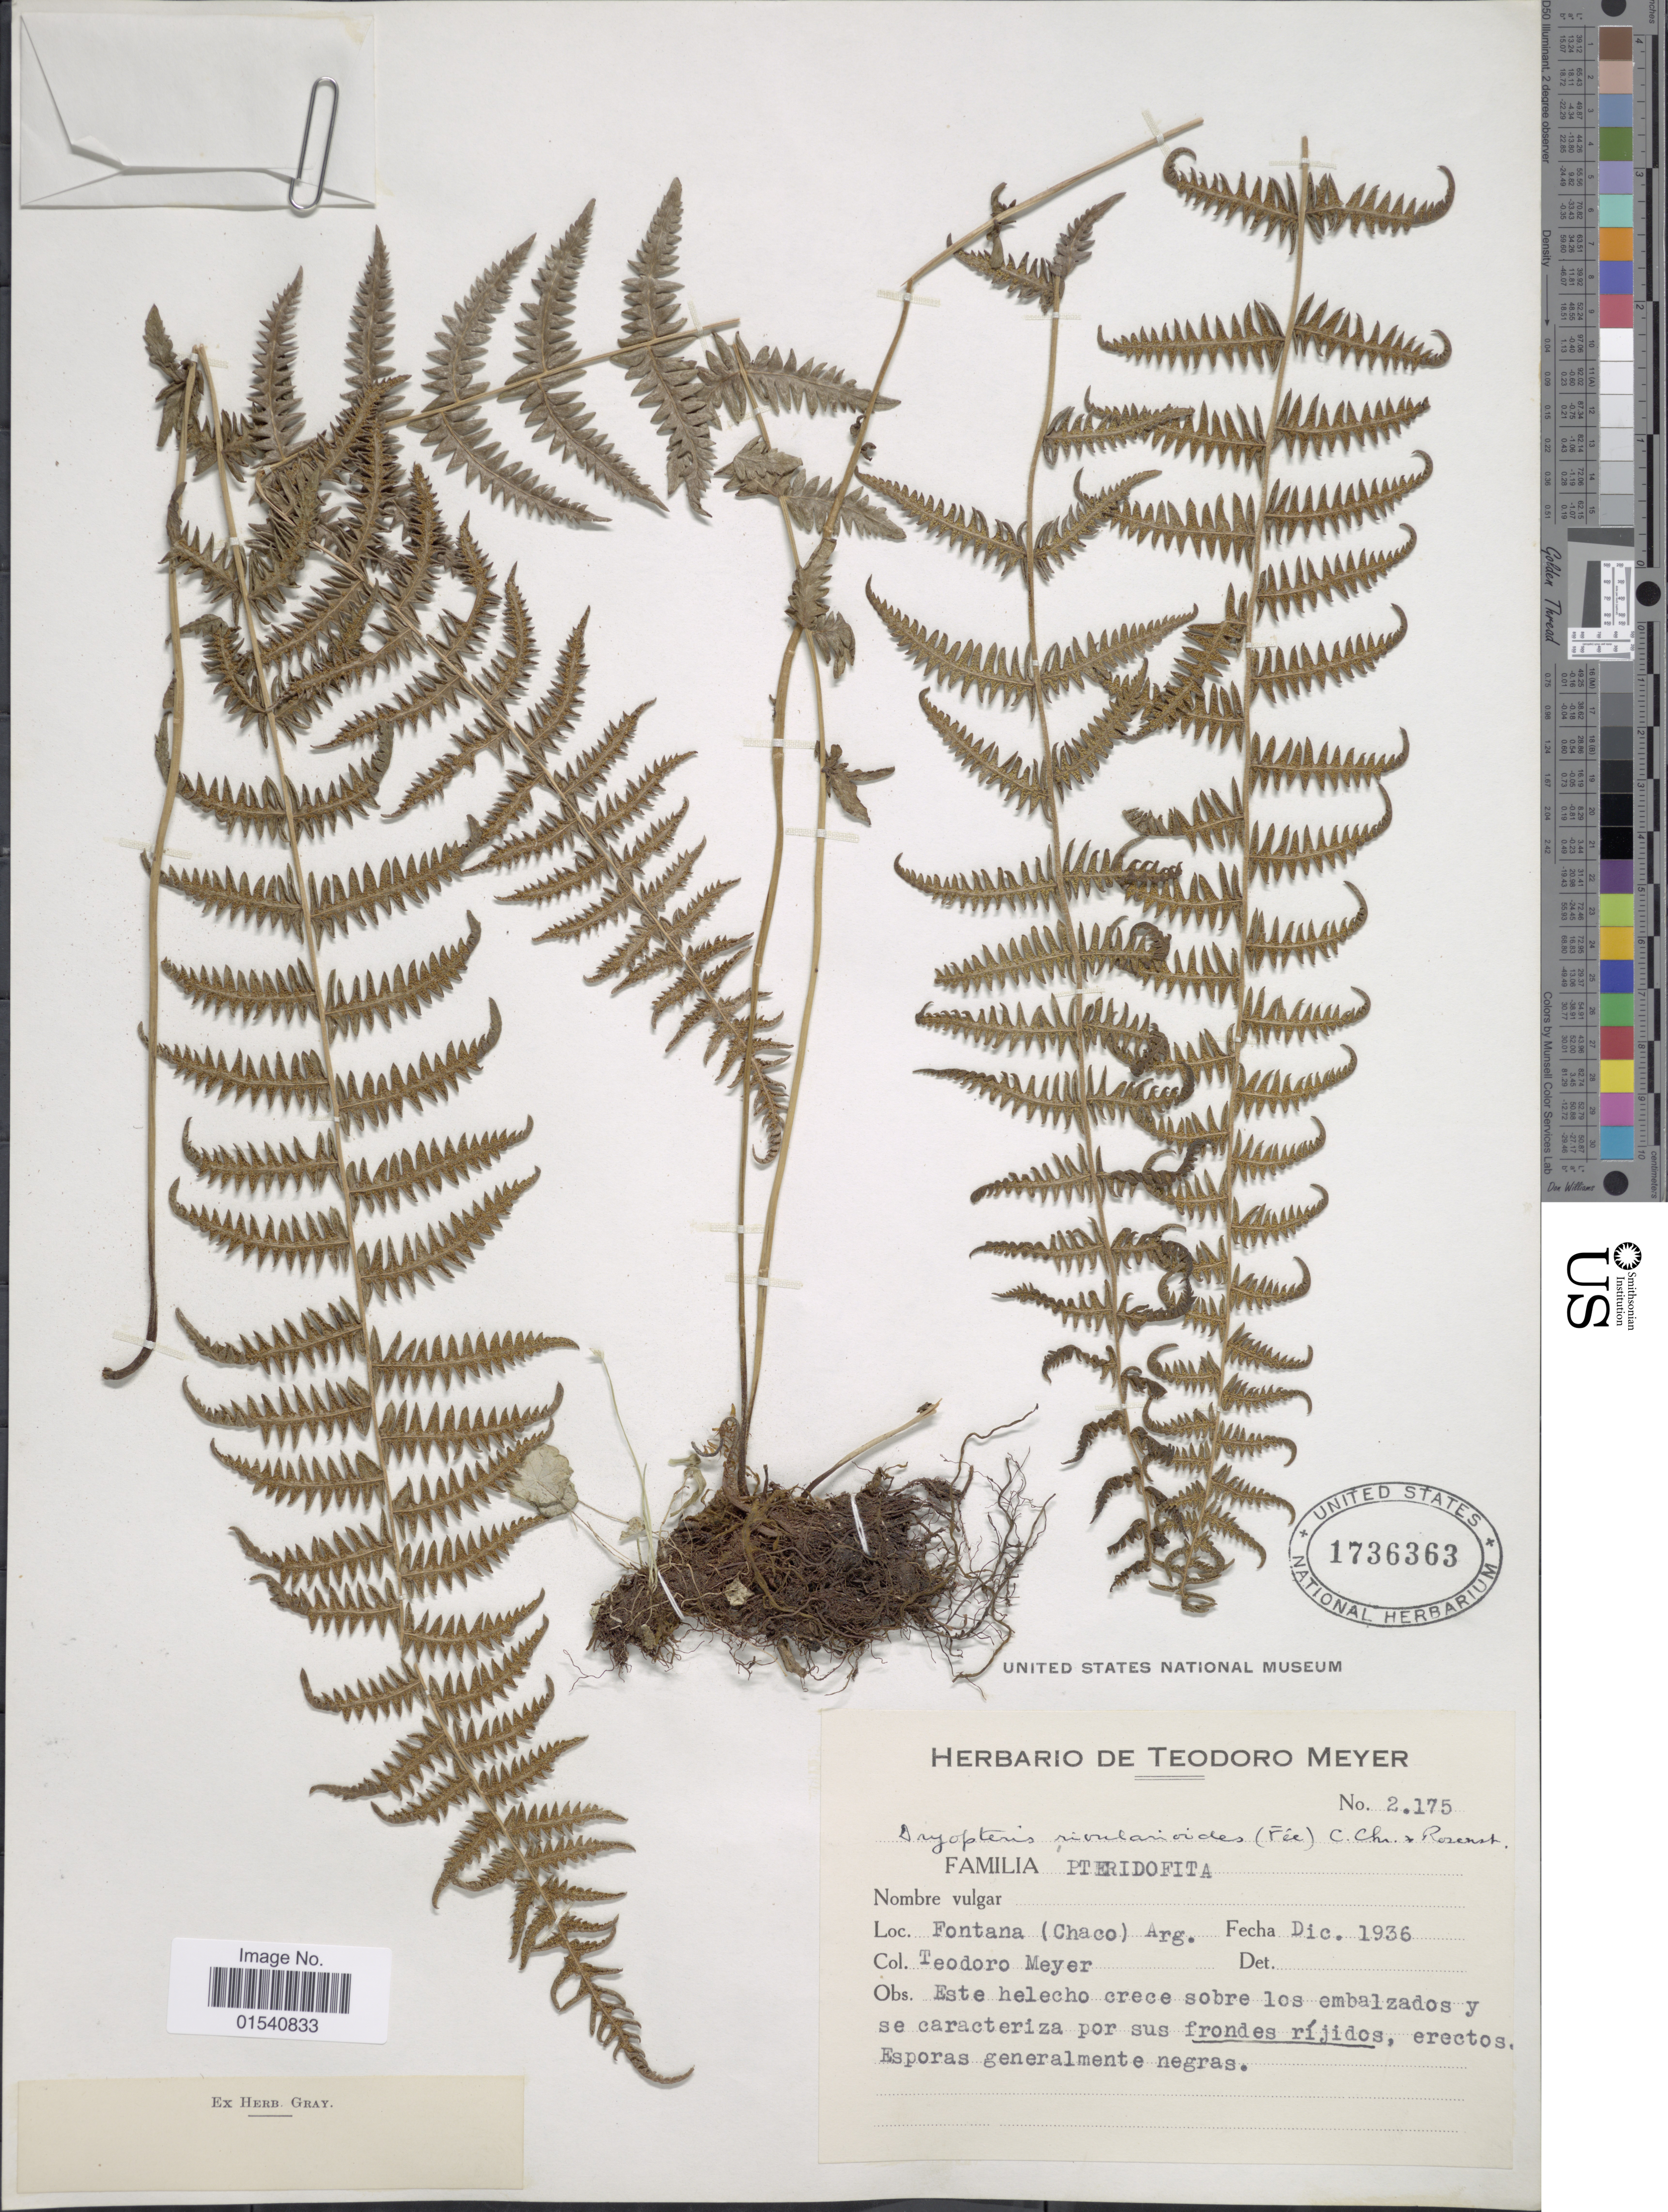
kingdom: Plantae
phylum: Tracheophyta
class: Polypodiopsida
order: Polypodiales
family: Thelypteridaceae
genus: Amauropelta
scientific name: Amauropelta rivularioides (Fée) comb. nov., ined 2015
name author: (Fée)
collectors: T. Meyer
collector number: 2175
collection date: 1936-12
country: Argentina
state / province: Chaco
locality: Fontana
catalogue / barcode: US 1736363